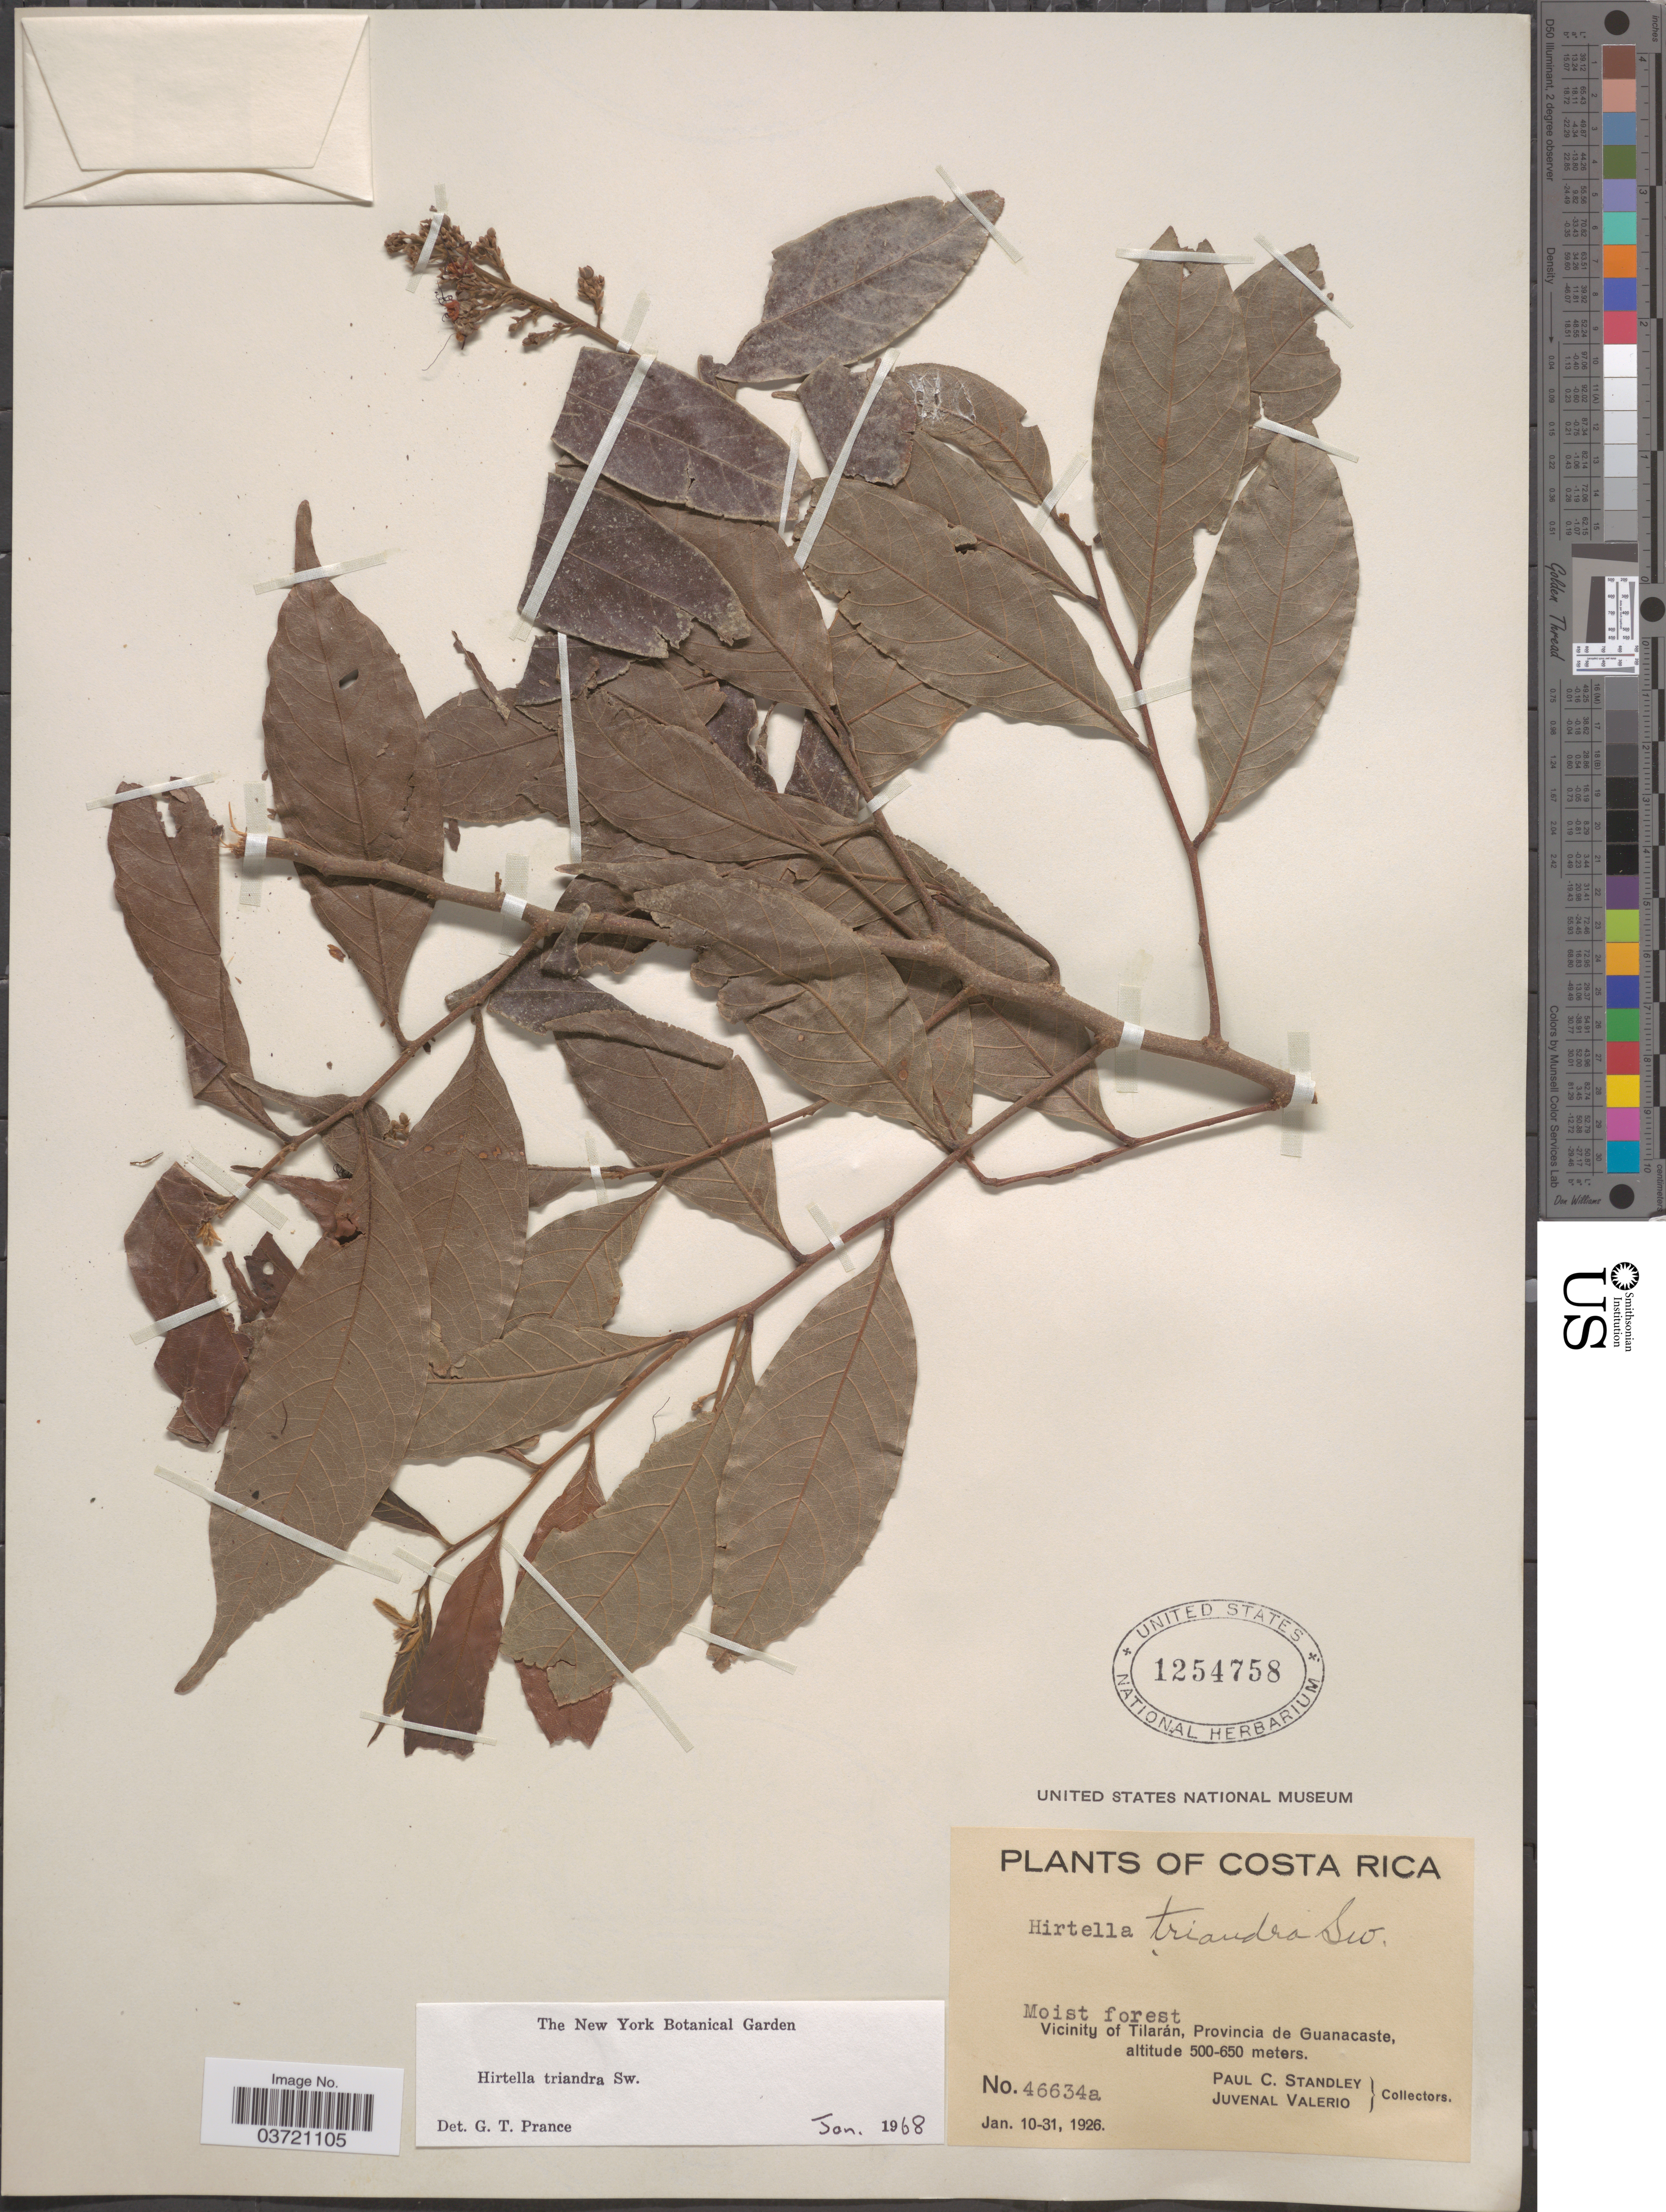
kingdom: Plantae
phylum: Tracheophyta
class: Magnoliopsida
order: Malpighiales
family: Chrysobalanaceae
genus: Hirtella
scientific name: Hirtella triandra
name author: Sw.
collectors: P. C. Standley & J. Valerio R.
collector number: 46634a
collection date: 1926-01-10/1926-01-31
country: Costa Rica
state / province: Guanacaste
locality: Vicinity of Tilarán.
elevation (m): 500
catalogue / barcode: US 1254758